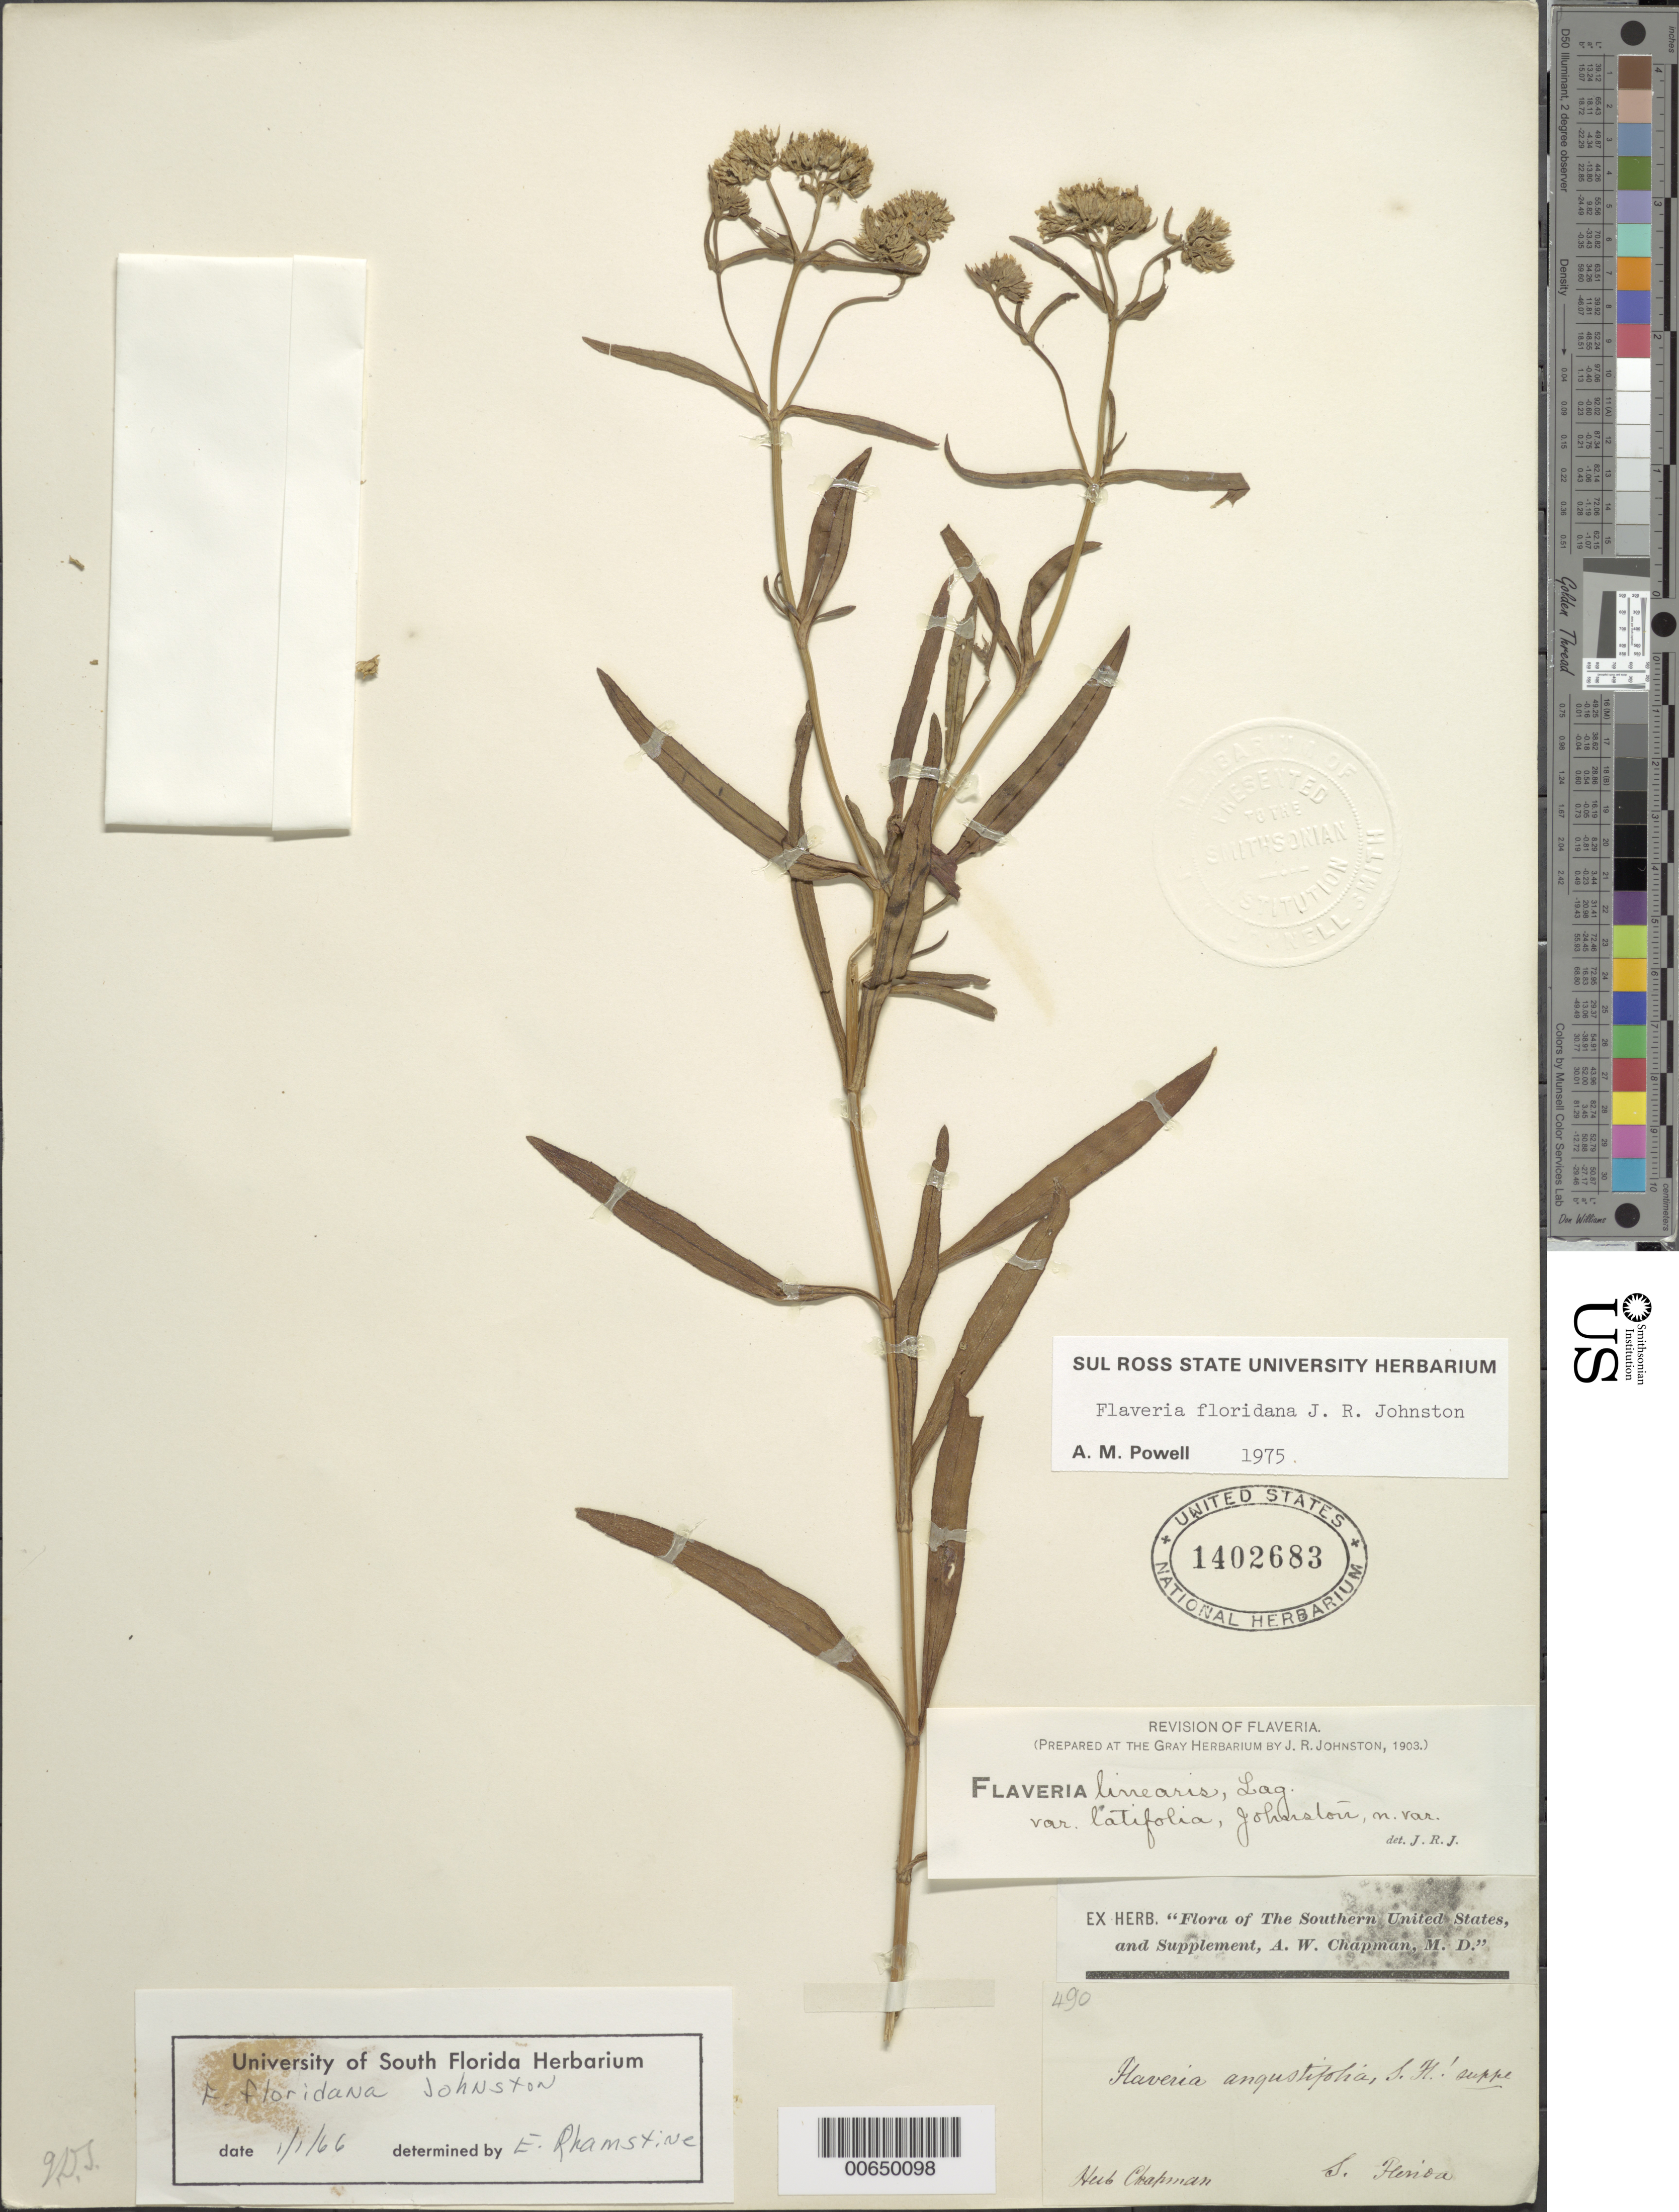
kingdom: Plantae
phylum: Tracheophyta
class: Magnoliopsida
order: Asterales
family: Asteraceae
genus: Flaveria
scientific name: Flaveria floridana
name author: J.R. Johnst.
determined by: Rhamstine, E.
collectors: A. W. Chapman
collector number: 490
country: United States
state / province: Florida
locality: S. Fl.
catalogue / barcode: US 1402683